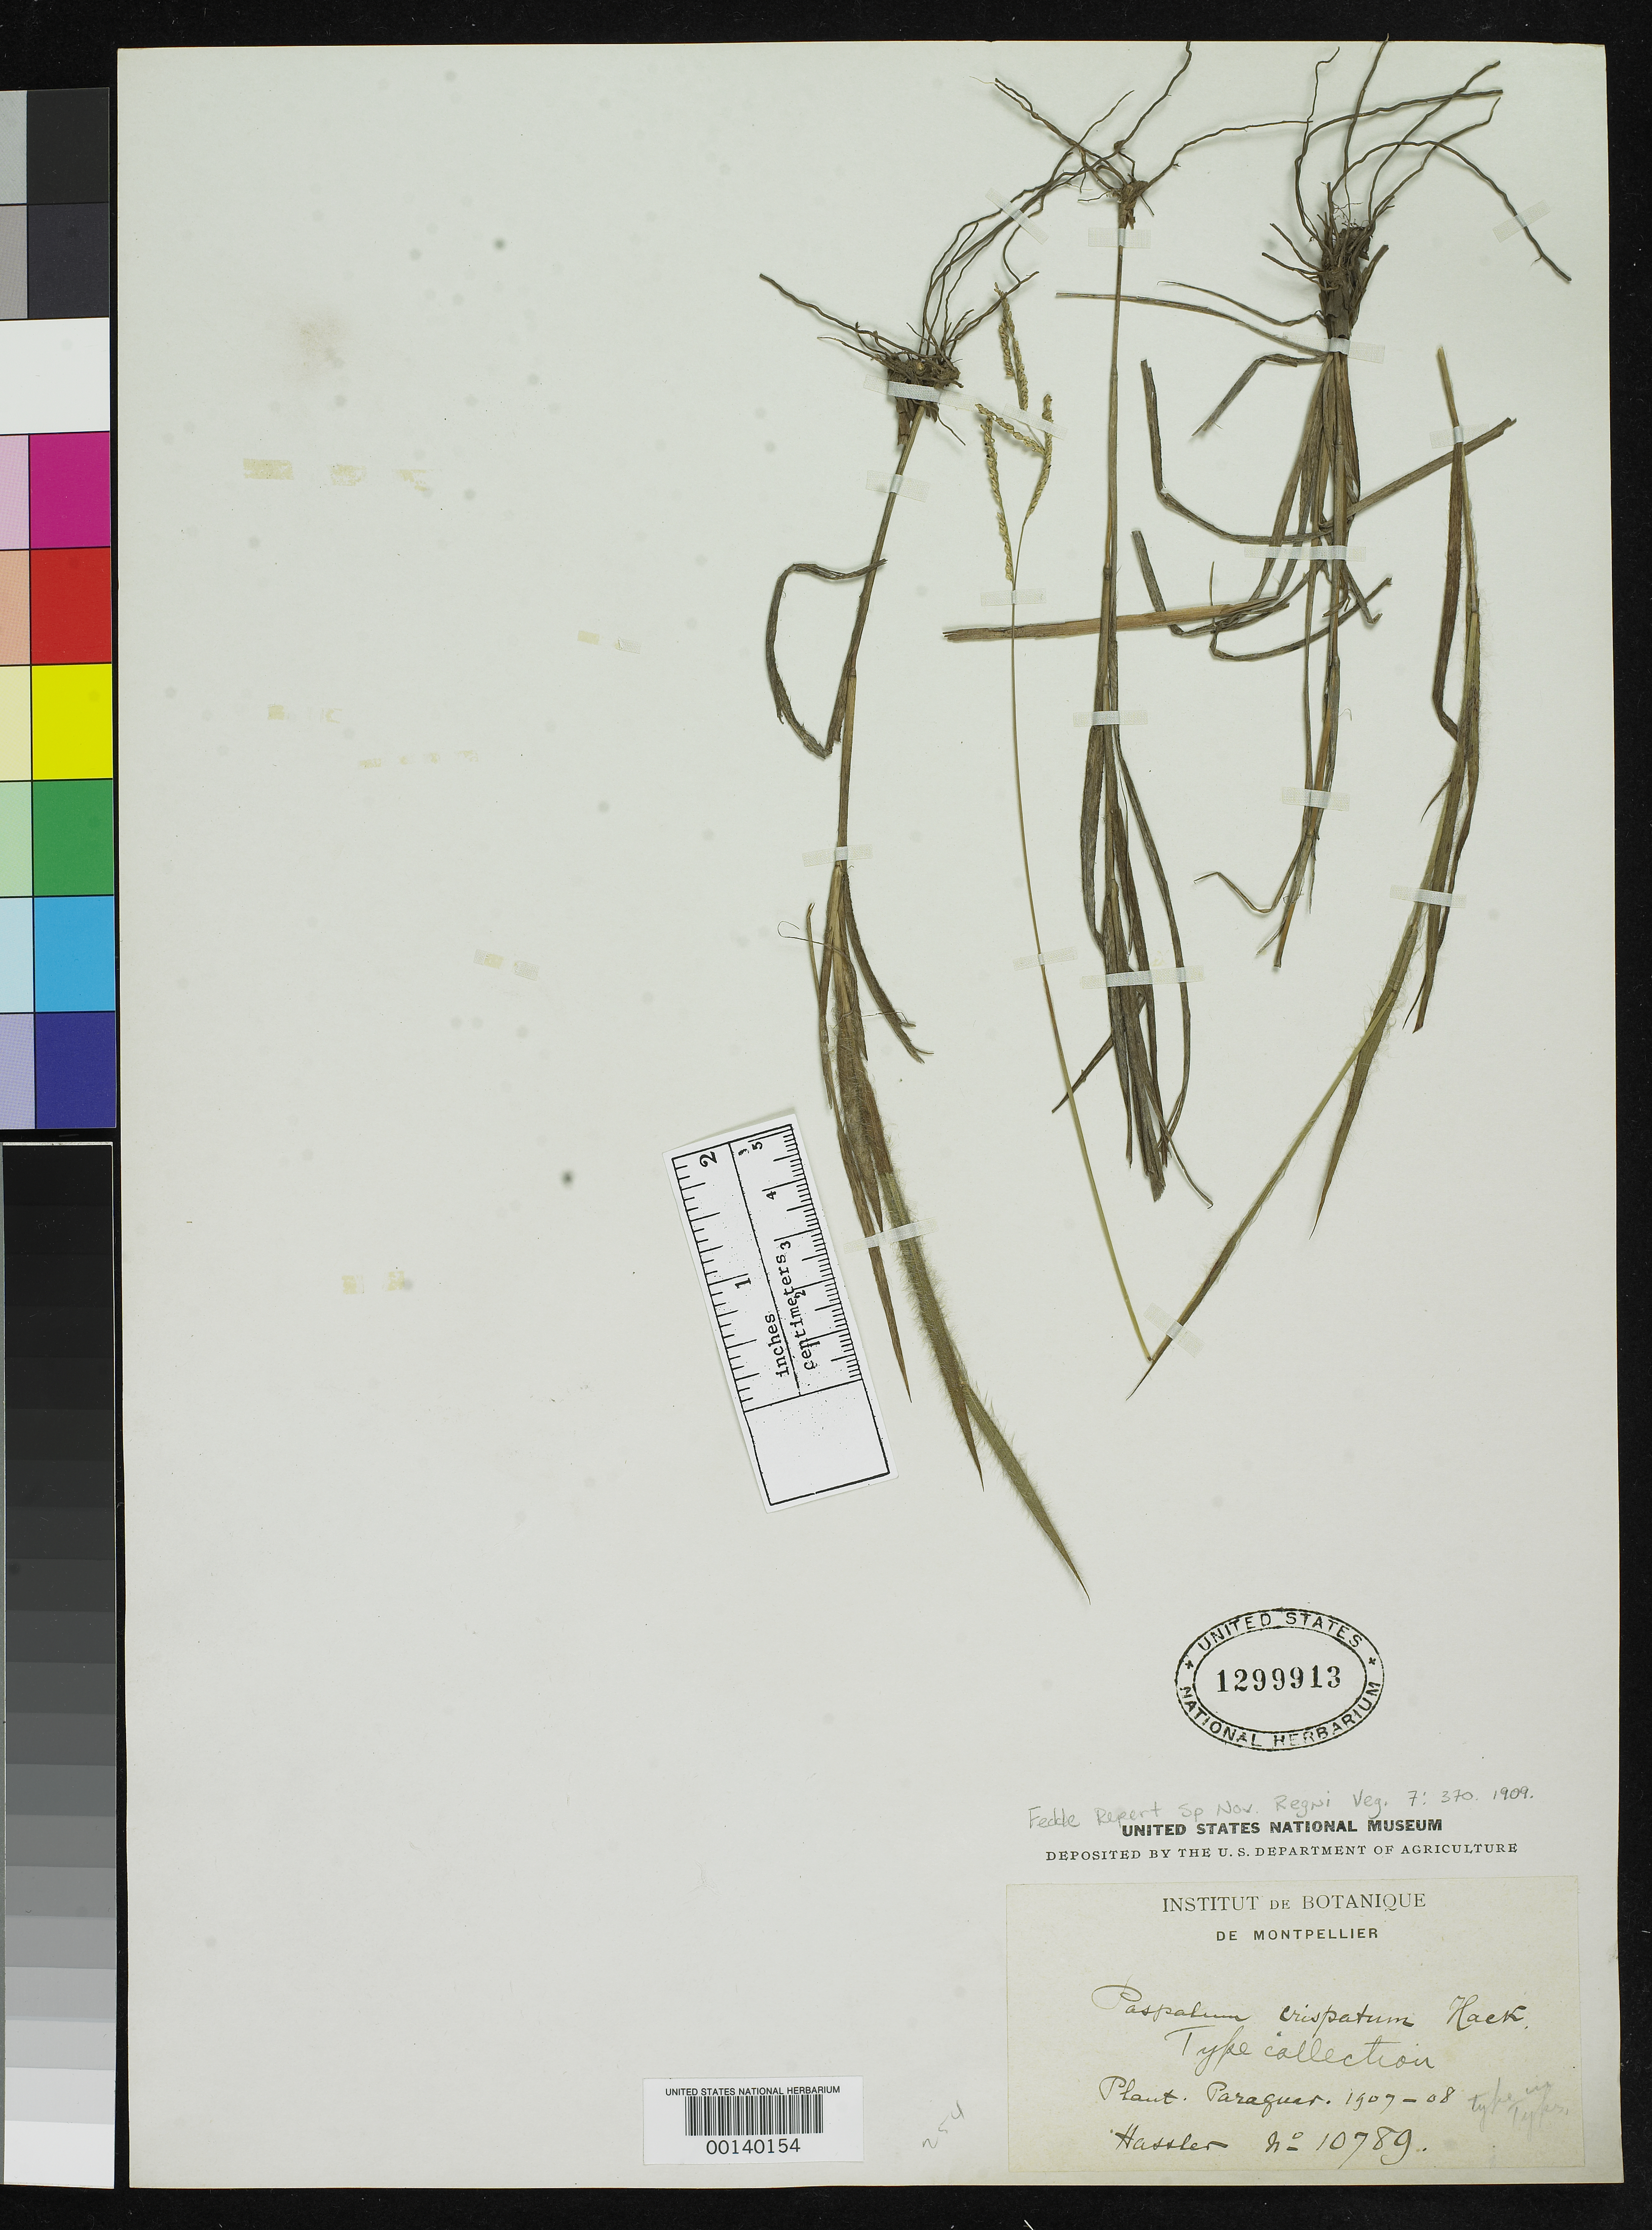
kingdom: Plantae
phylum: Tracheophyta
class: Liliopsida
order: Poales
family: Poaceae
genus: Paspalum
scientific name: Paspalum crispatum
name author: Hack.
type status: Isotype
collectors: T. Rojas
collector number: Hassler 10789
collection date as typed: Apr 1908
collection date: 1908-04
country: Paraguay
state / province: Amambay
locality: Sierra de Amambay.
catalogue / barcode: US 1299913